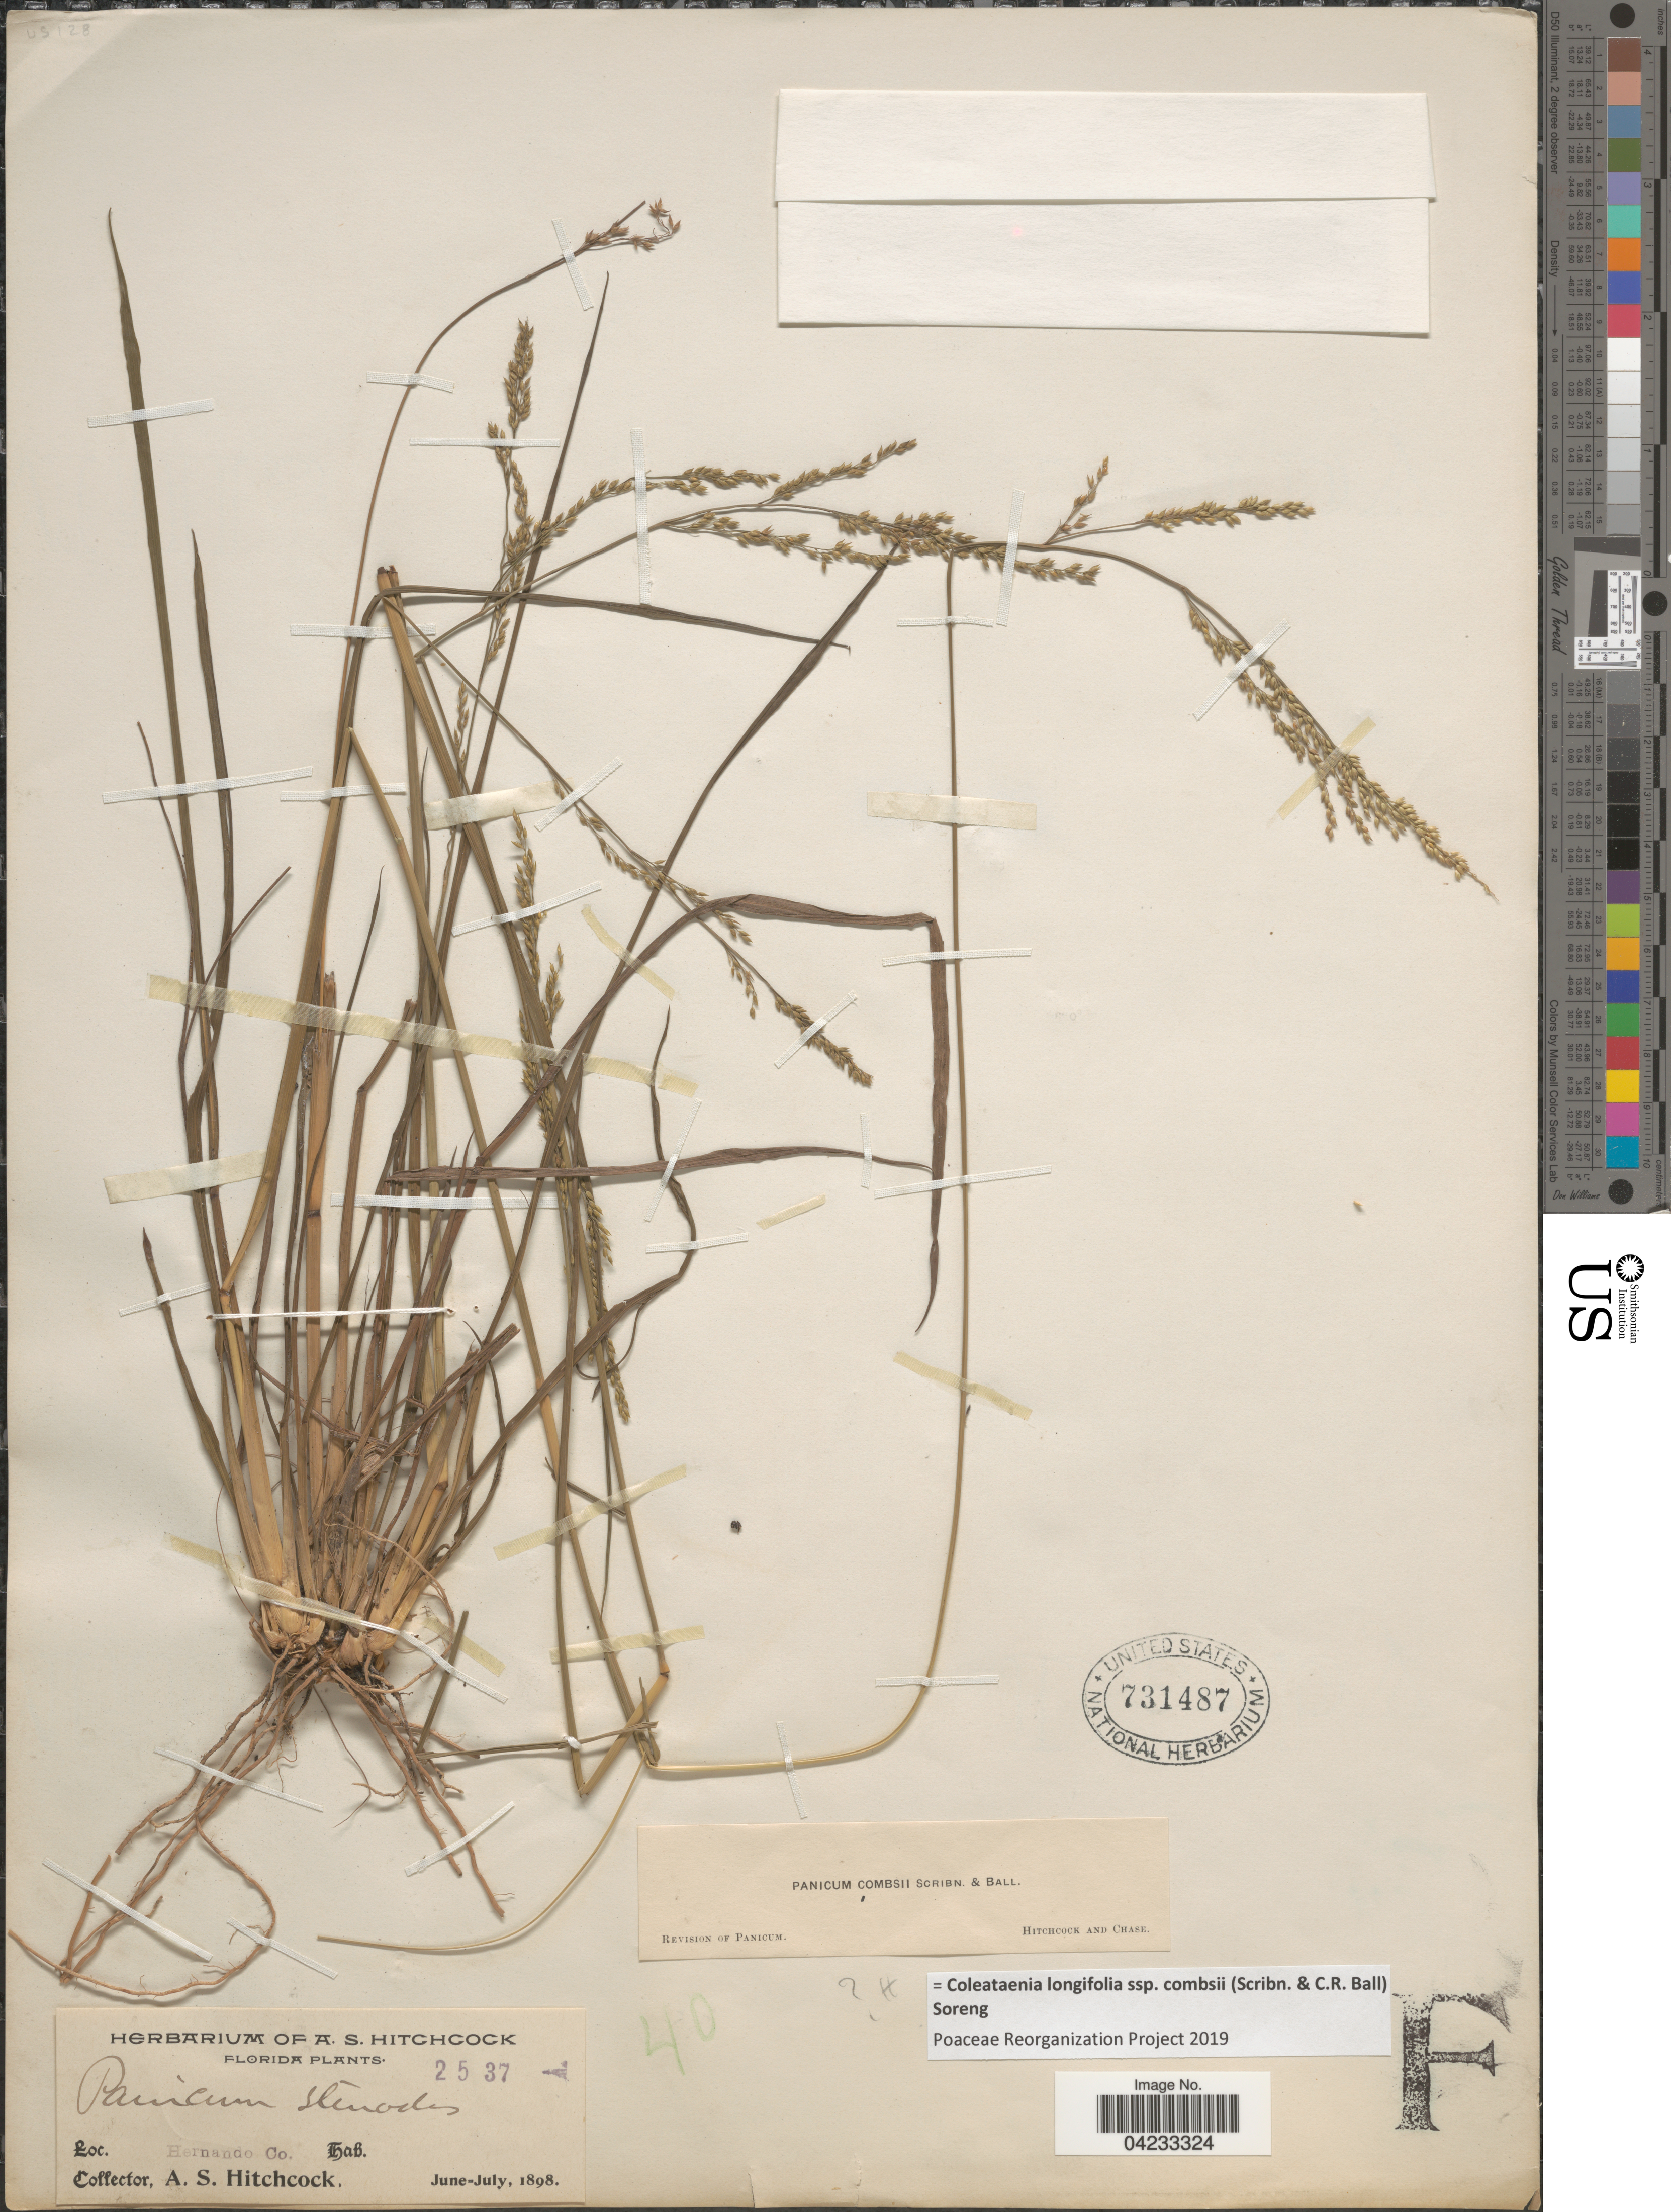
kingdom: Plantae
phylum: Tracheophyta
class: Liliopsida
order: Poales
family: Poaceae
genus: Coleataenia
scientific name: Coleataenia longifolia subsp. combsii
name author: (Scribn. & C.R. Ball) Soreng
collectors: A. S. Hitchcock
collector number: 2537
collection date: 1898-06/1898-07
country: United States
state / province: Florida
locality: Hernando Co.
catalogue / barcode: US 731487